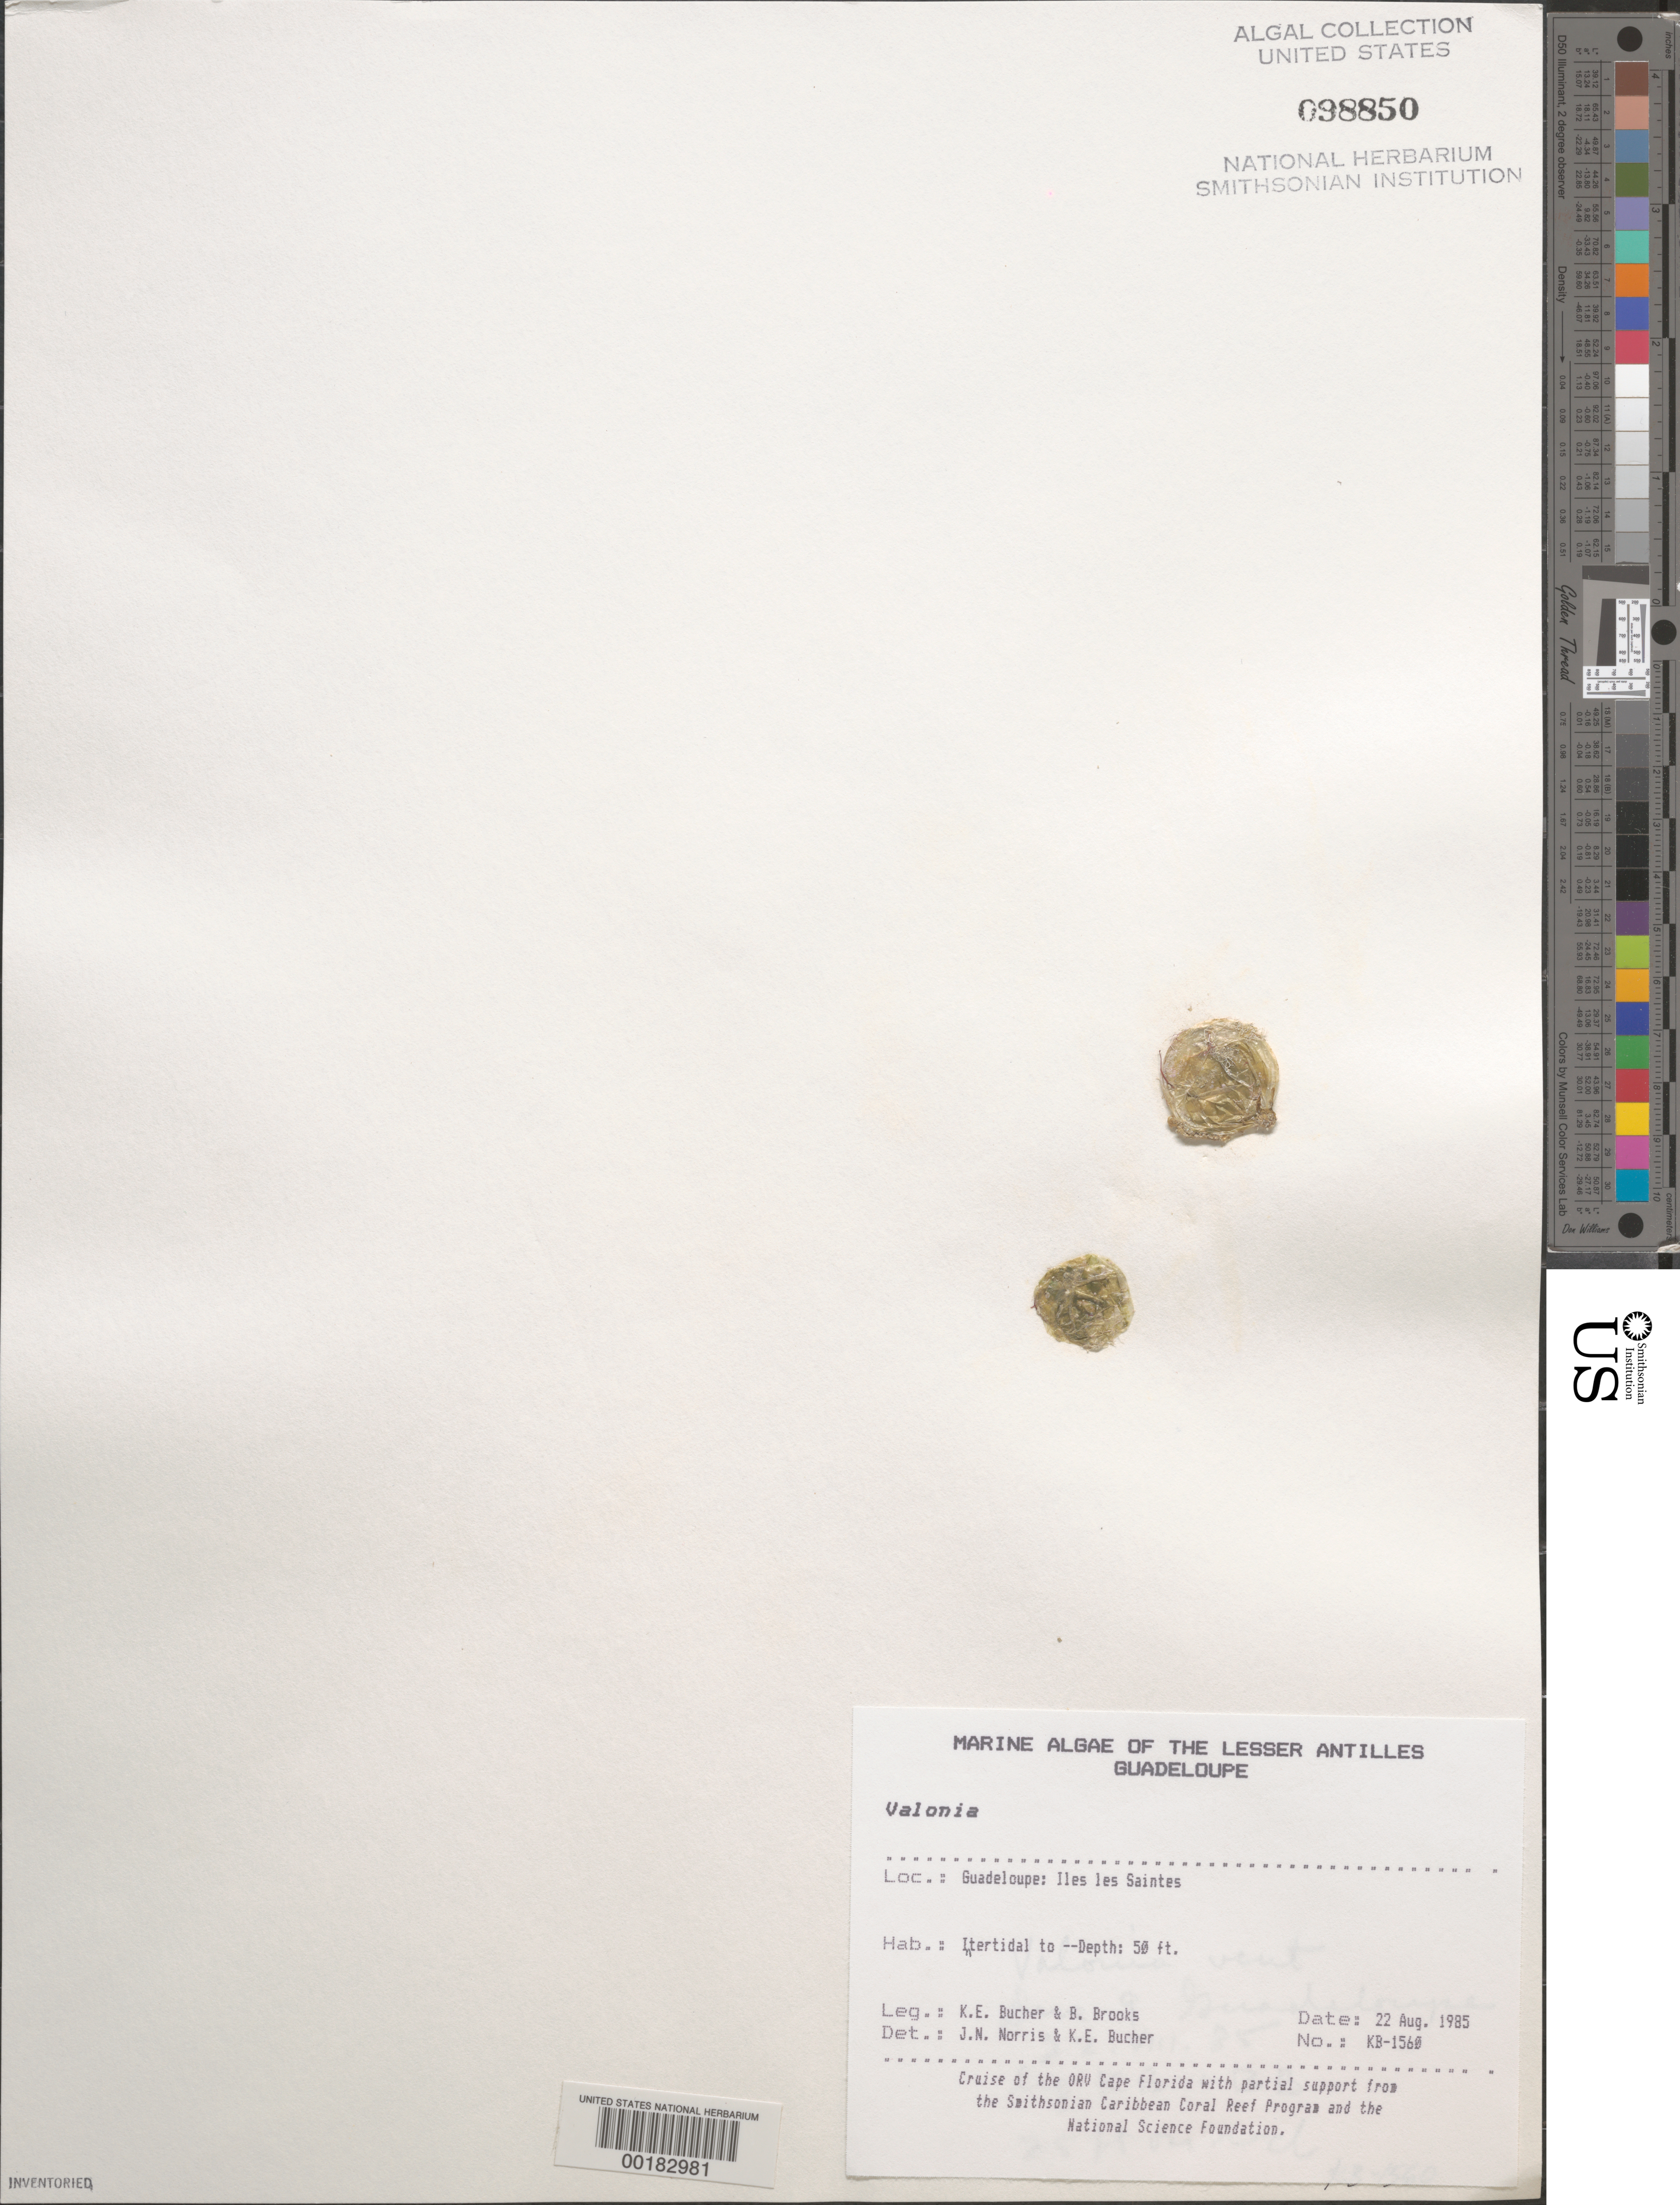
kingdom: Plantae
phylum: Chlorophyta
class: Ulvophyceae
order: Siphonocladales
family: Valoniaceae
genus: Valonia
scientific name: Valonia sp.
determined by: Norris, J. N.; Bucher, K. E.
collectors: K. E. Bucher & B. Brooks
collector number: Kb-1560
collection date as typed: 22 Aug 1985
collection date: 1985-08-22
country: Guadeloupe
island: Iles des Saintes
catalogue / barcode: US 98850